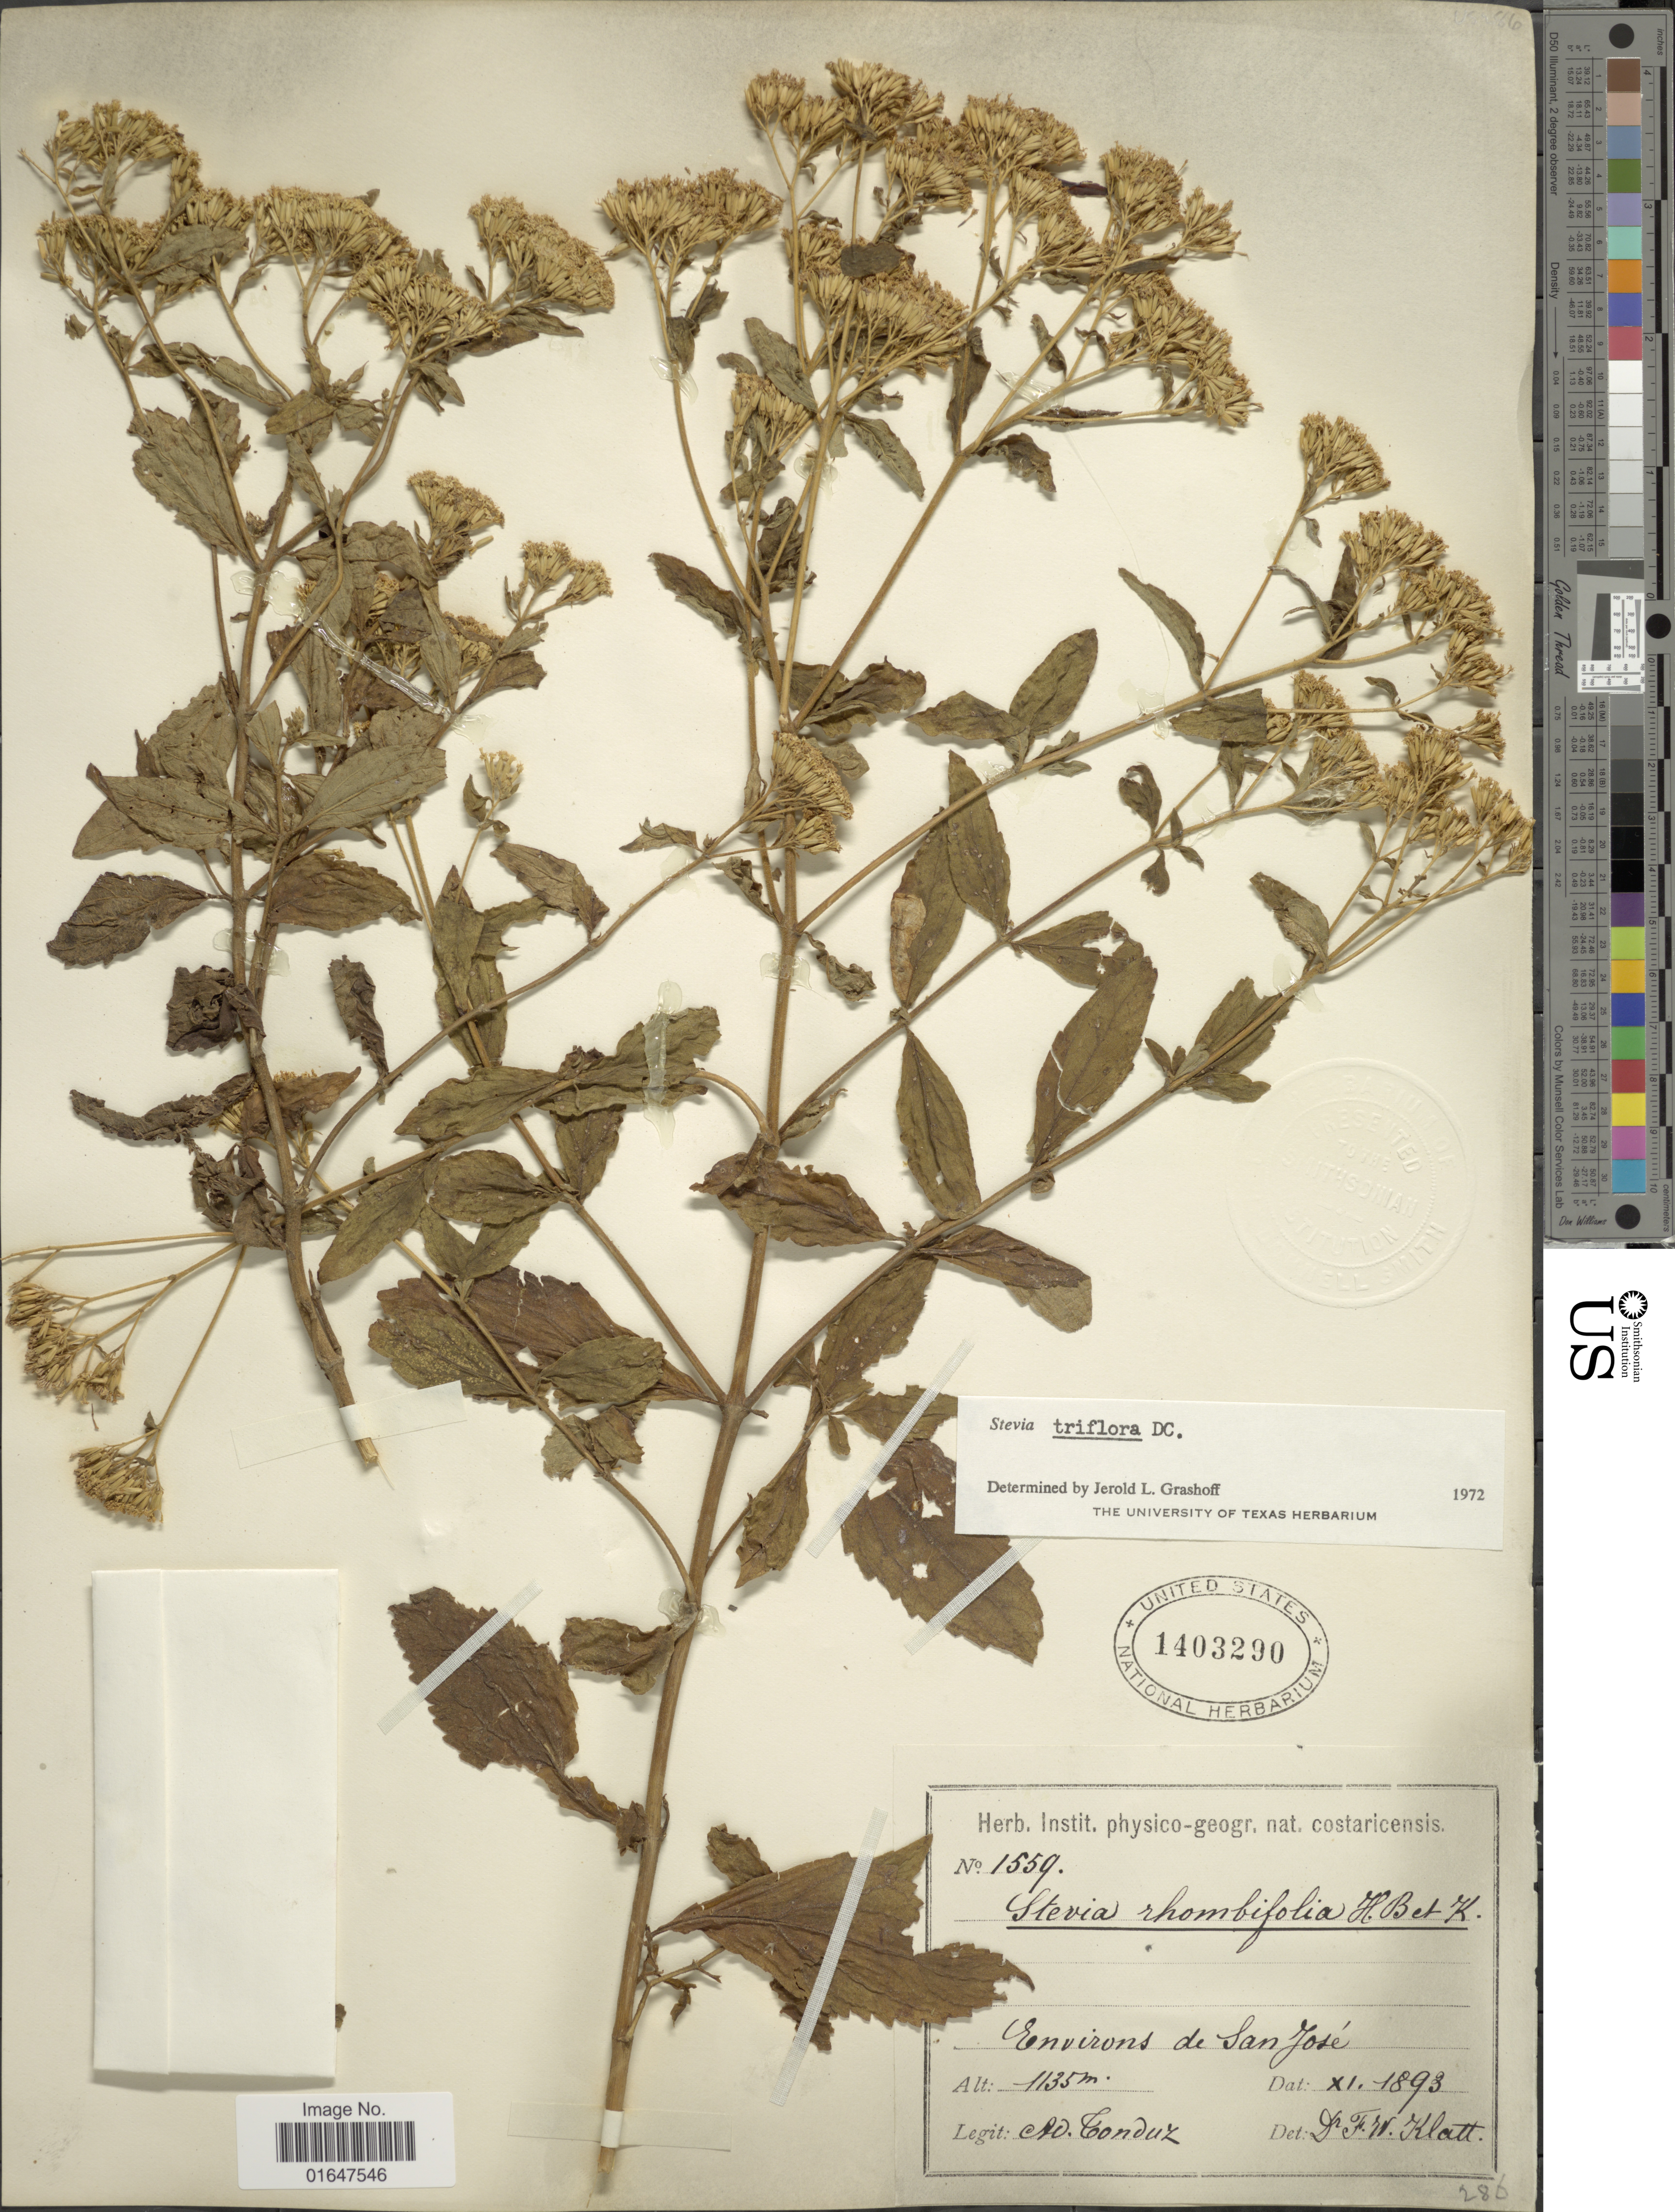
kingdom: Plantae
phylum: Tracheophyta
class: Magnoliopsida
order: Asterales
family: Asteraceae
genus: Stevia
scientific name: Stevia triflora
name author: DC.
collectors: A. Tonduz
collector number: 1559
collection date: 1893-11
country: Costa Rica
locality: Environs de San Jose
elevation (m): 1135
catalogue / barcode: US 1403290